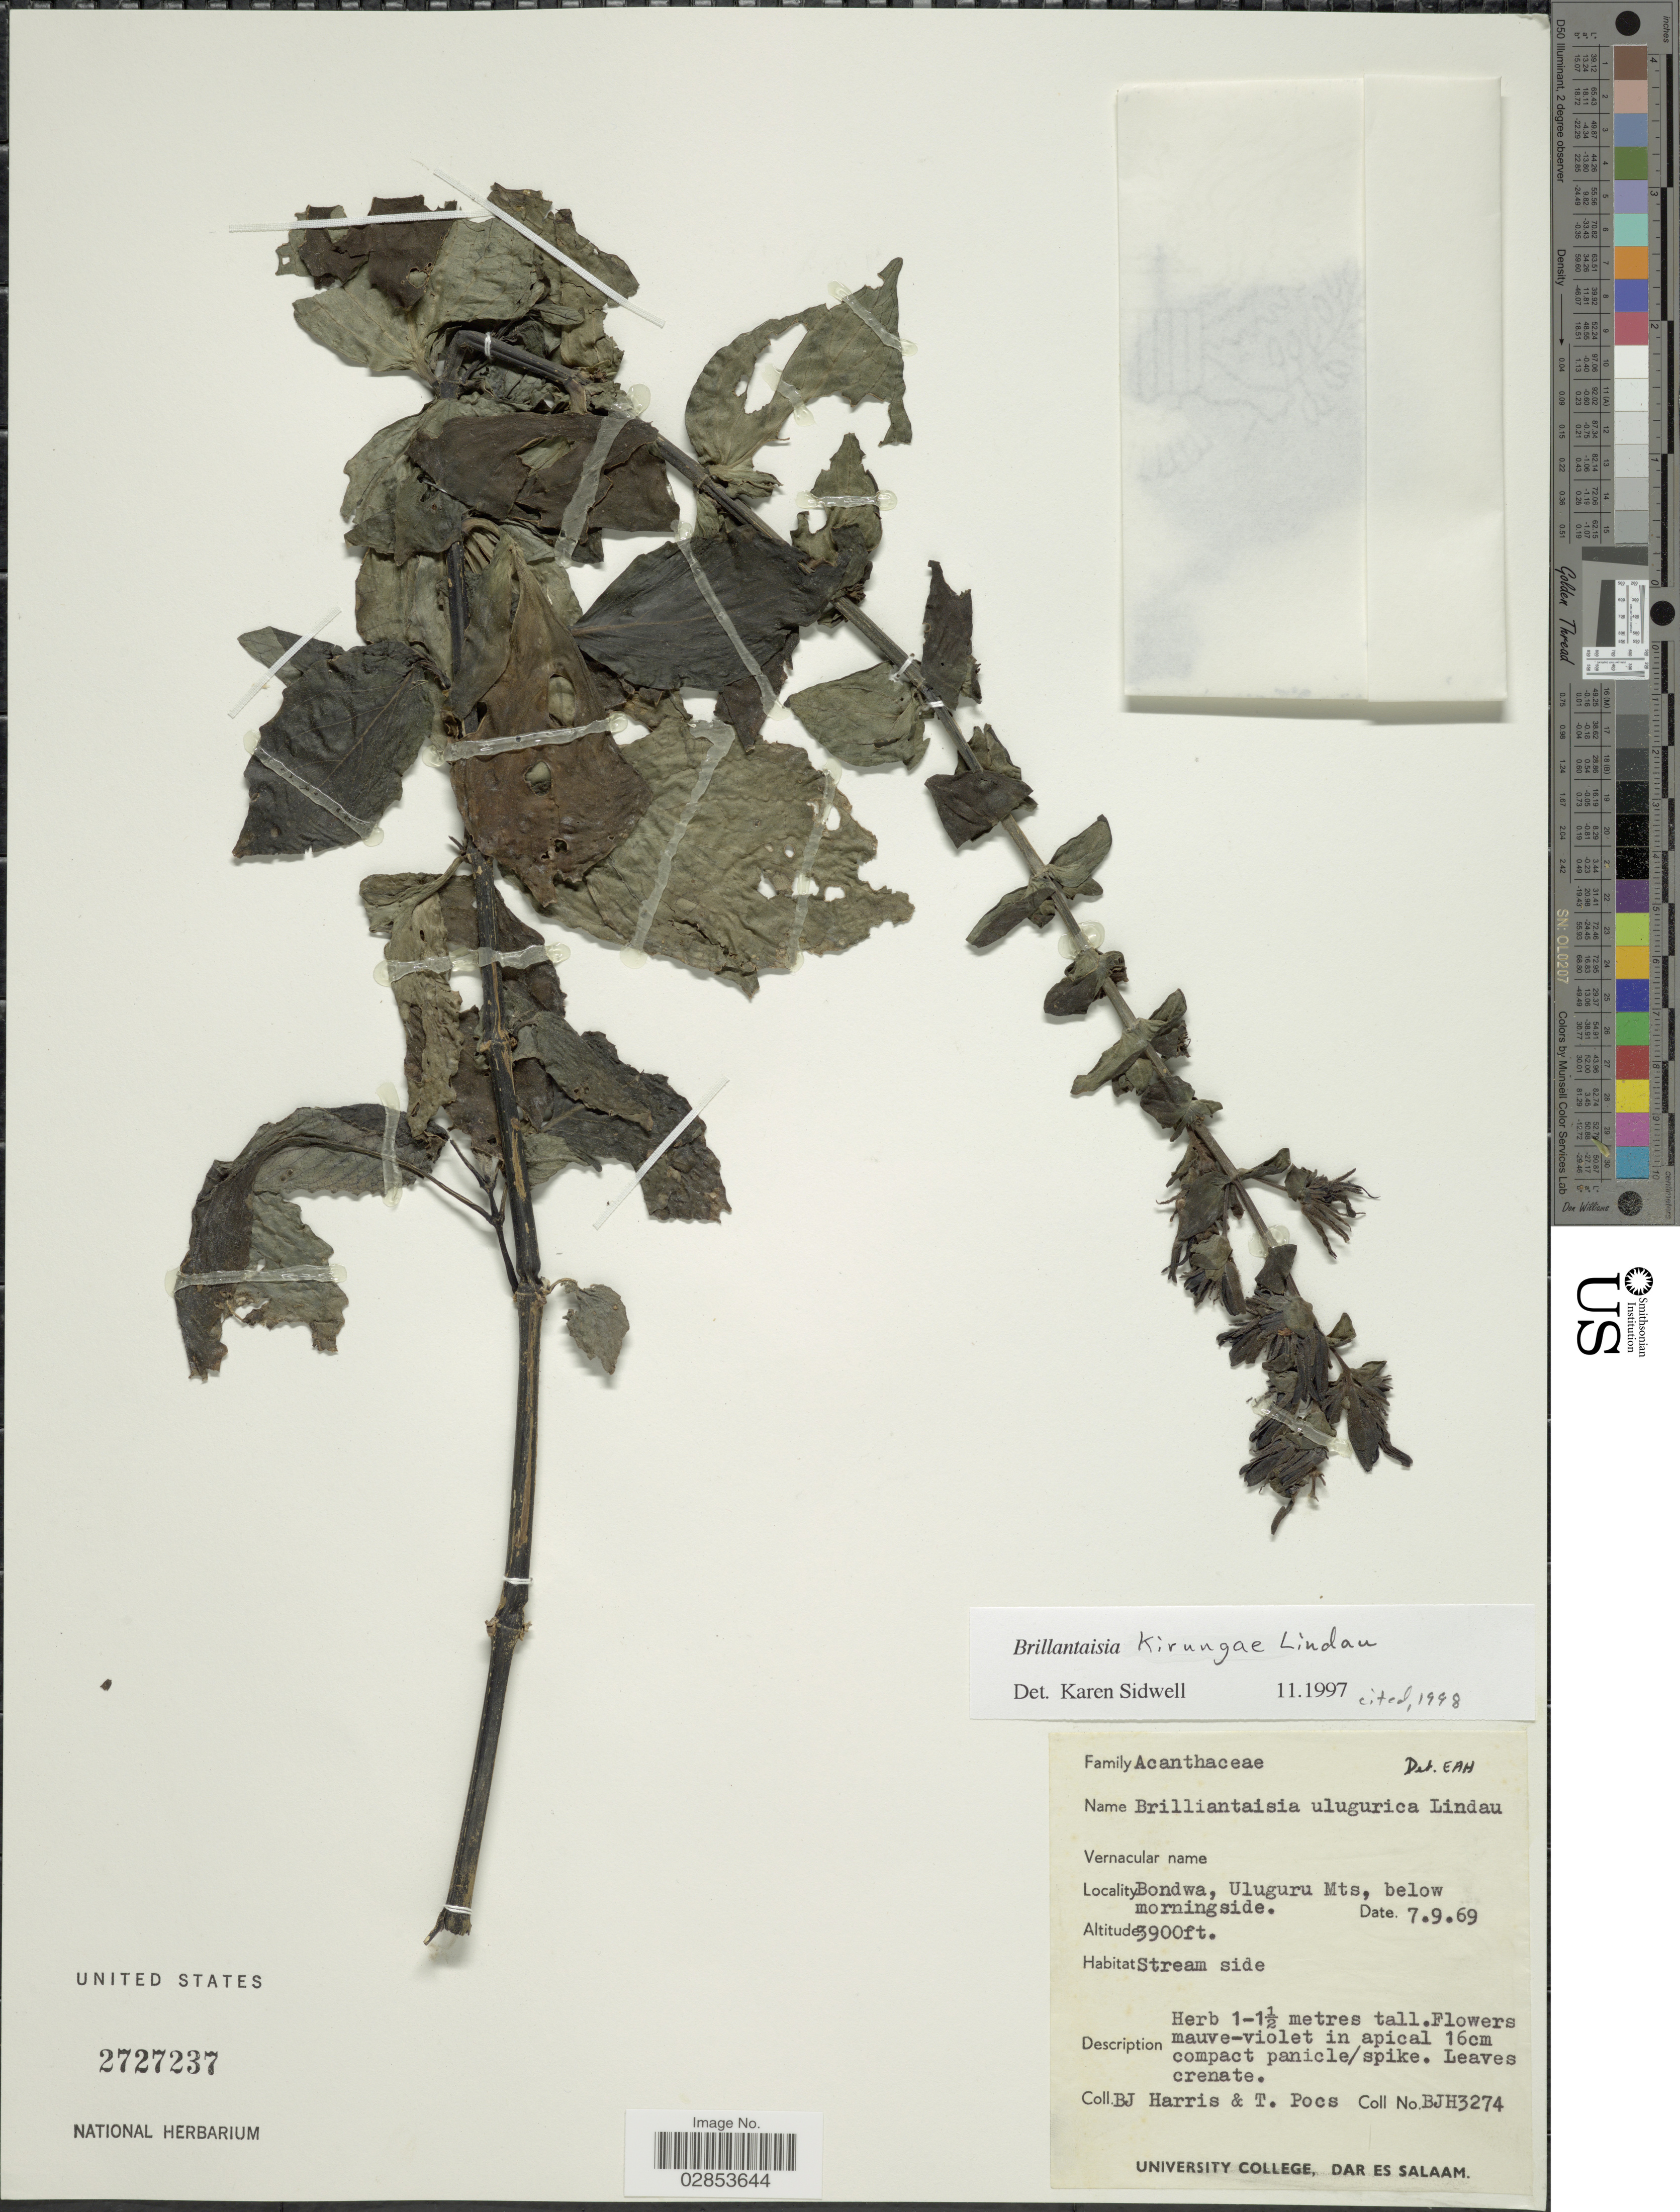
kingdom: Plantae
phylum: Tracheophyta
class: Magnoliopsida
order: Lamiales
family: Acanthaceae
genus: Brillantaisia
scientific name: Brillantaisia kirungae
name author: Lindau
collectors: B. J. Harris & T. Pocs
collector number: BJH3274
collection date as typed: Transcribed d/m/y: 7/9/69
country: Tanzania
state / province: Dar es Salaam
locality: Bondwa, Uluguru Mts, below morningside.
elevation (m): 1189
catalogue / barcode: US 2727237